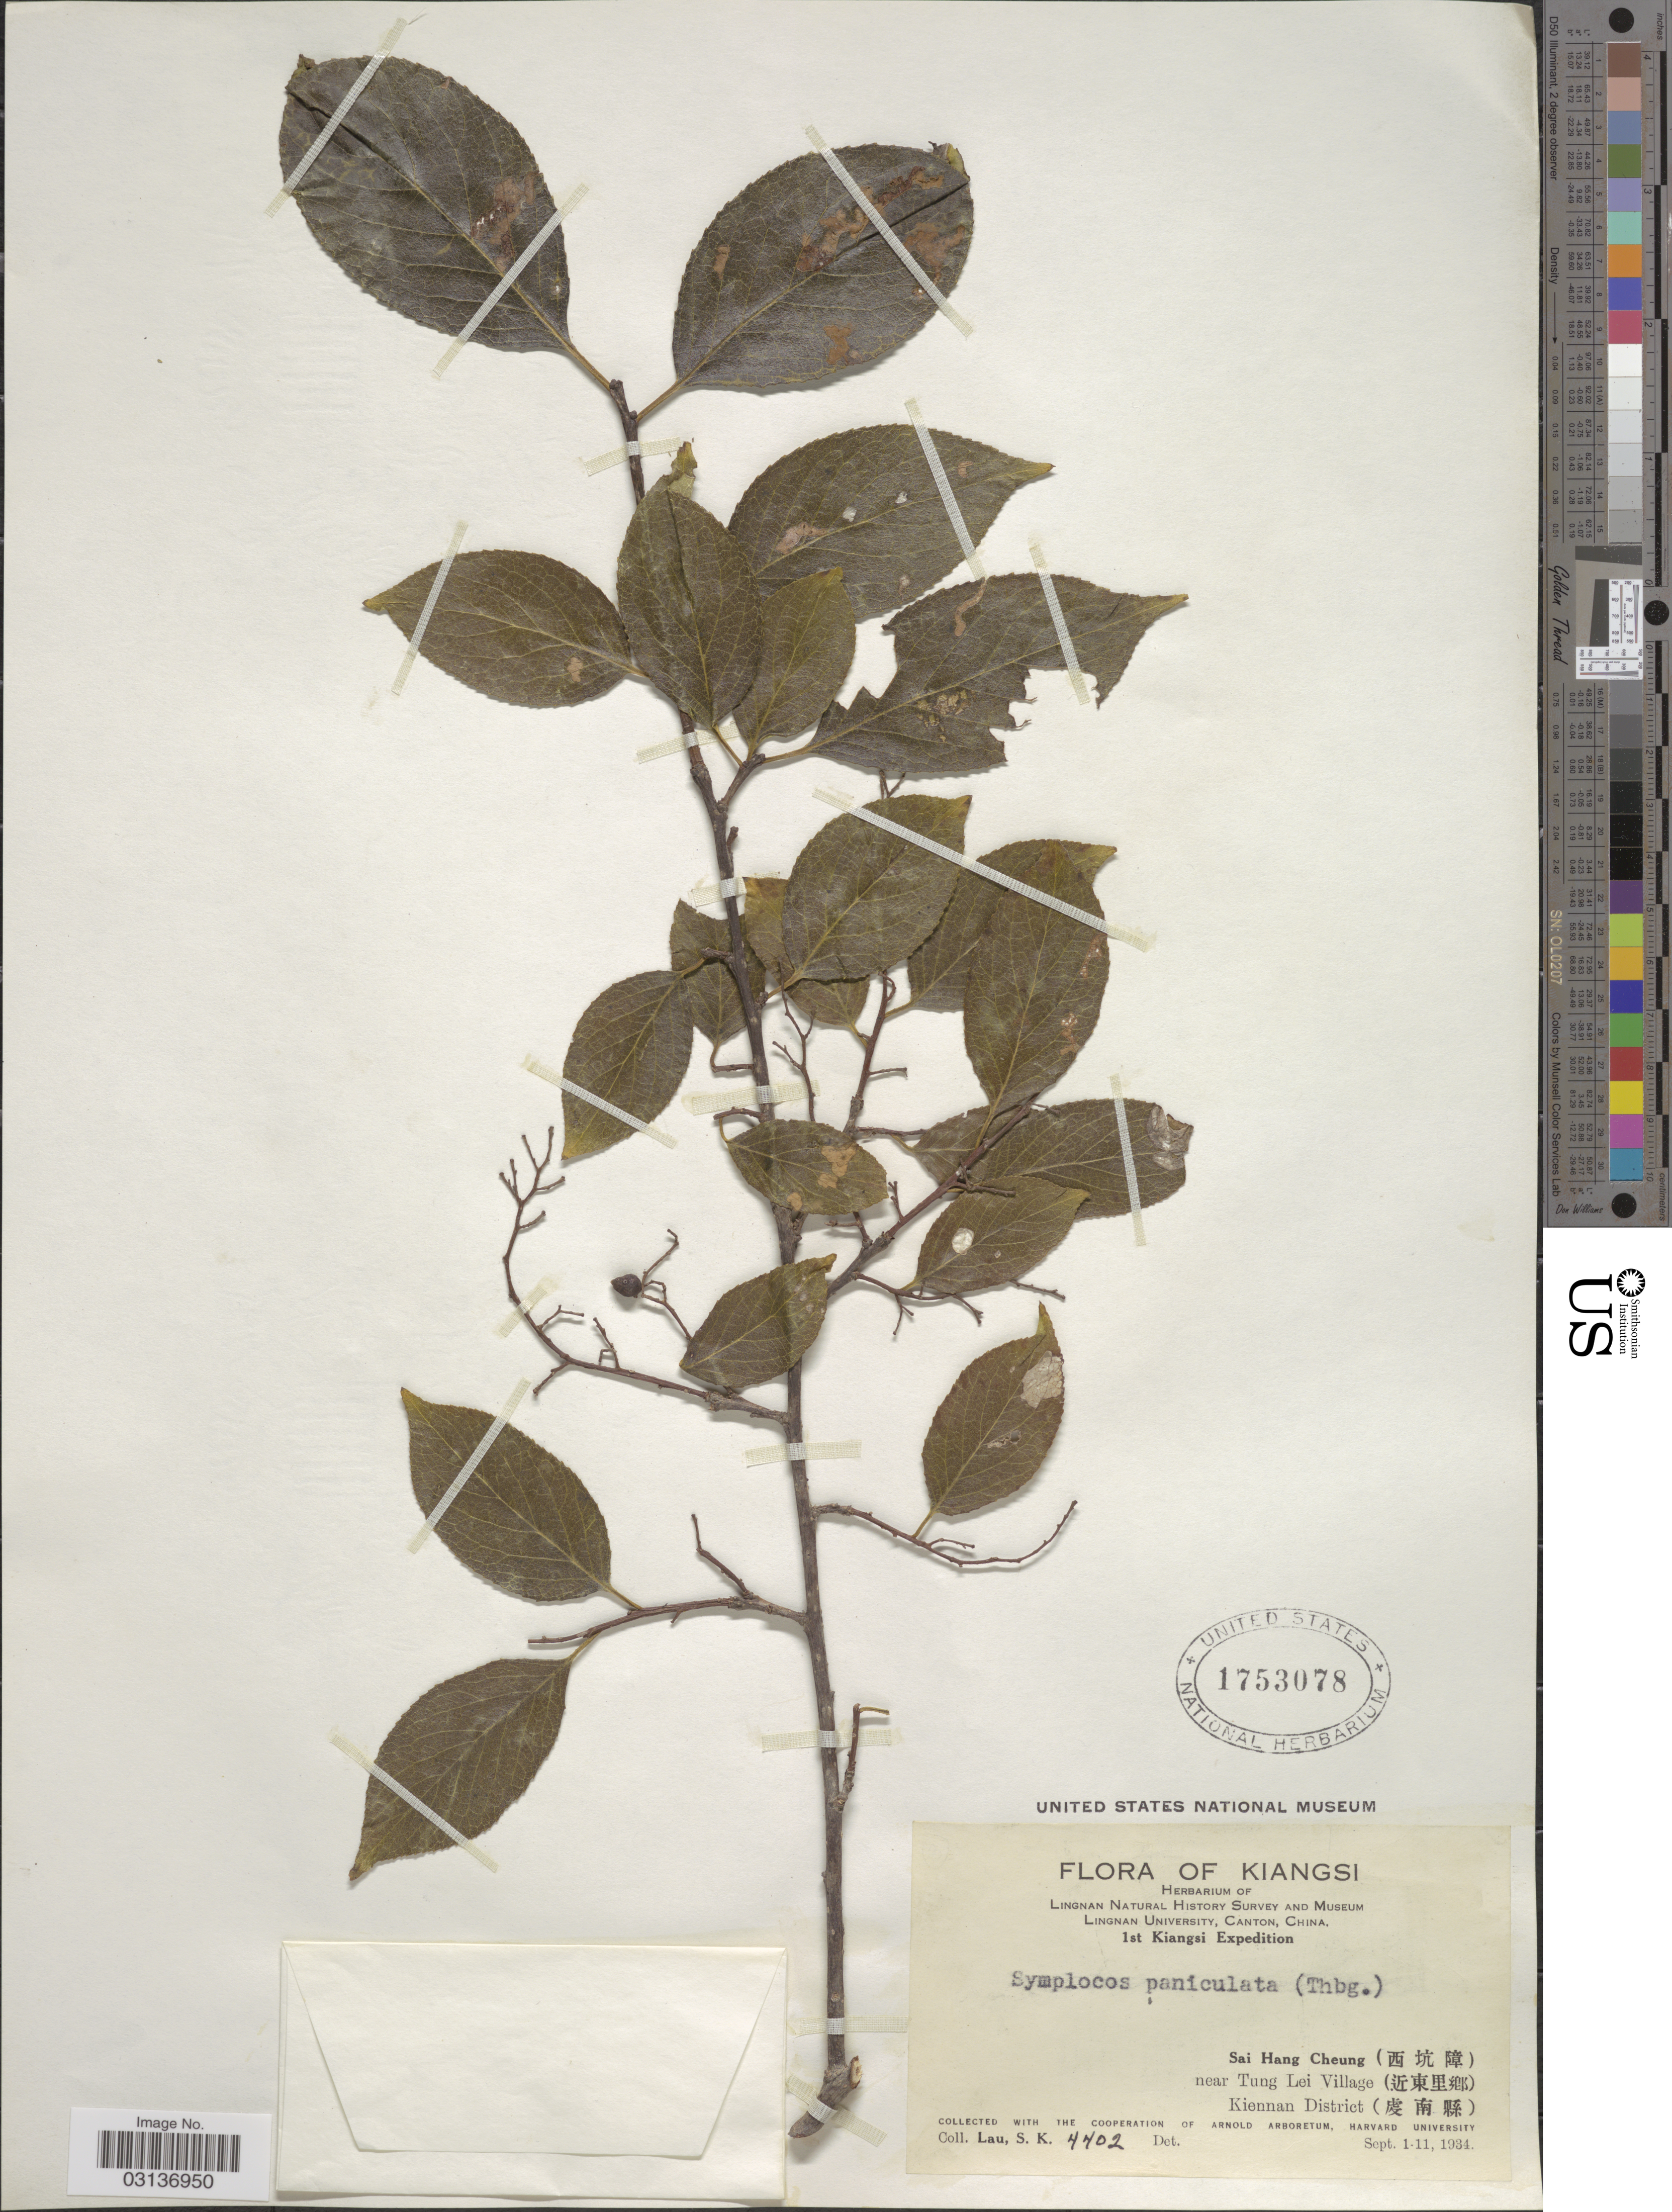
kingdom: Plantae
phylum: Tracheophyta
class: Magnoliopsida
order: Ericales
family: Symplocaceae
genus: Symplocos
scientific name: Symplocos paniculata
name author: Miq.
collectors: S. K. Lau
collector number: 4402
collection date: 1934-09-01/1934-09-11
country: China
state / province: Jiangxi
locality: Kiangsi. Sai Hang Cheung near Tung Lei Village. Kiennan District.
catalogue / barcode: US 1753078